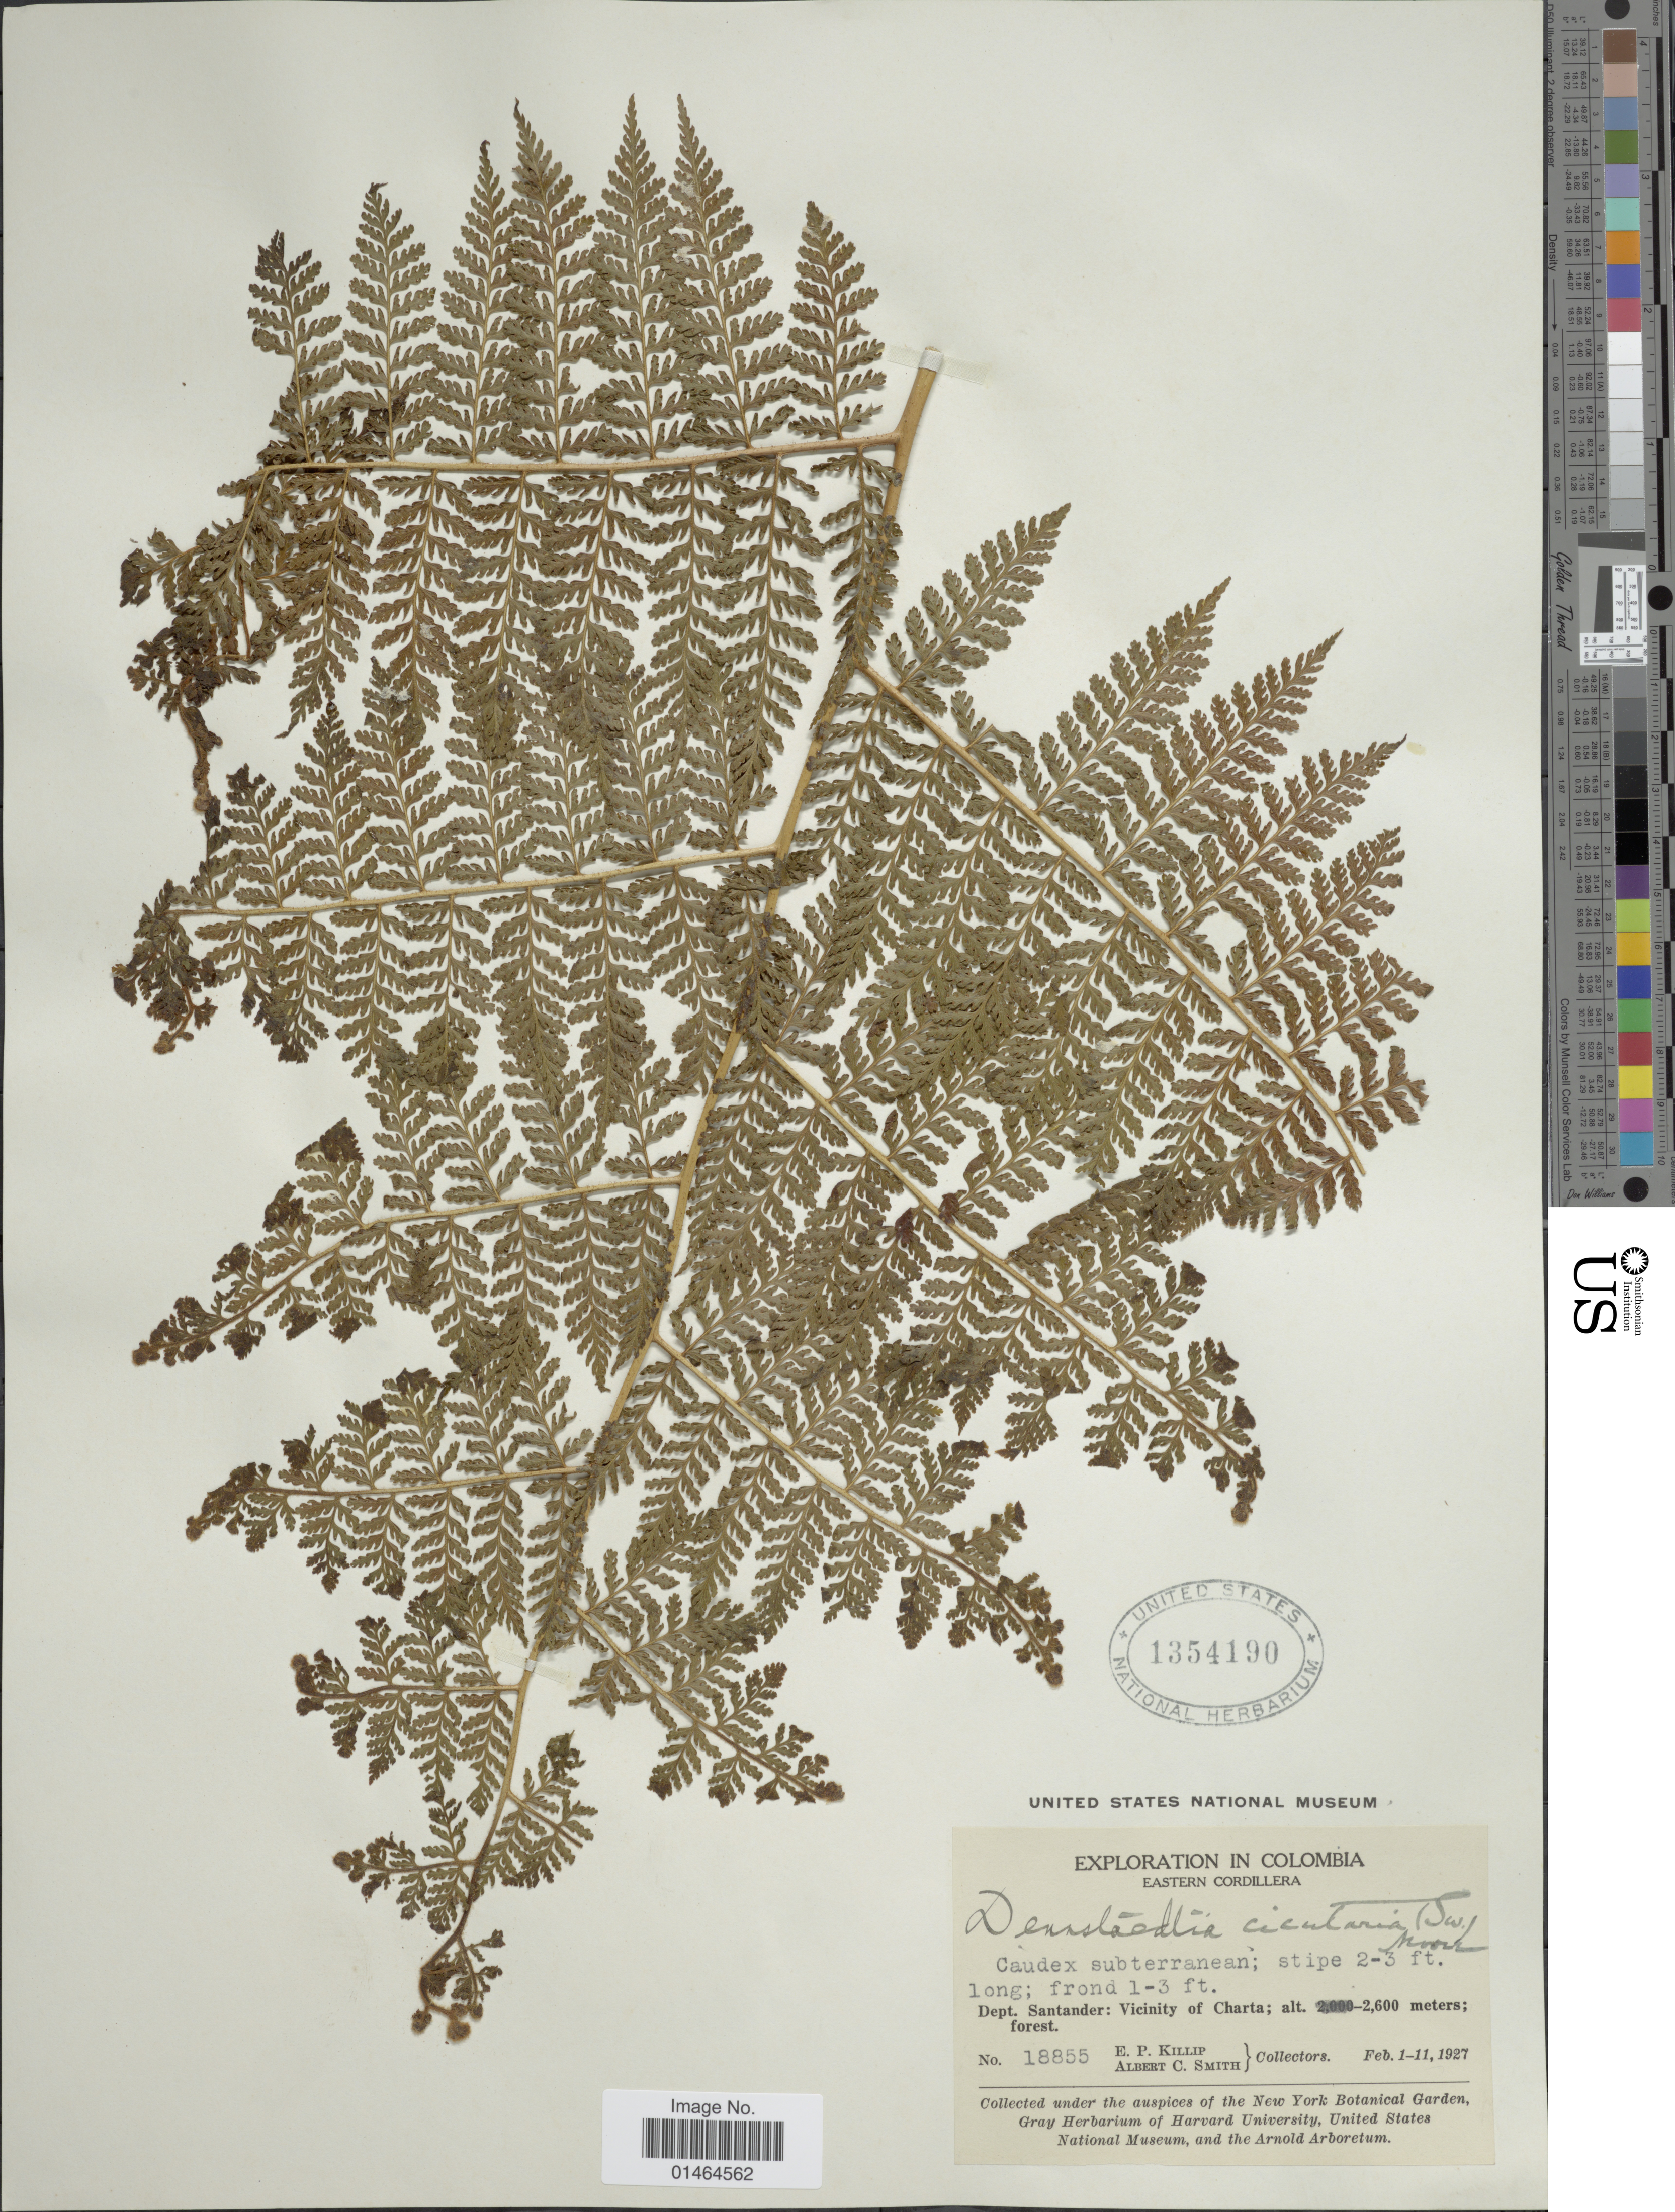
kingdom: Plantae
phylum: Tracheophyta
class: Polypodiopsida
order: Polypodiales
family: Dennstaedtiaceae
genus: Dennstaedtia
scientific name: Dennstaedtia cicutaria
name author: (Sw.) T. Moore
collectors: E. P. Killip & A. C. Smith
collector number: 18855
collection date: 1927-02-01/1927-02-11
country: Colombia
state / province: Santander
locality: Eastern Cordillera. Vicinity of Charta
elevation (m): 2600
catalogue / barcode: US 1354190